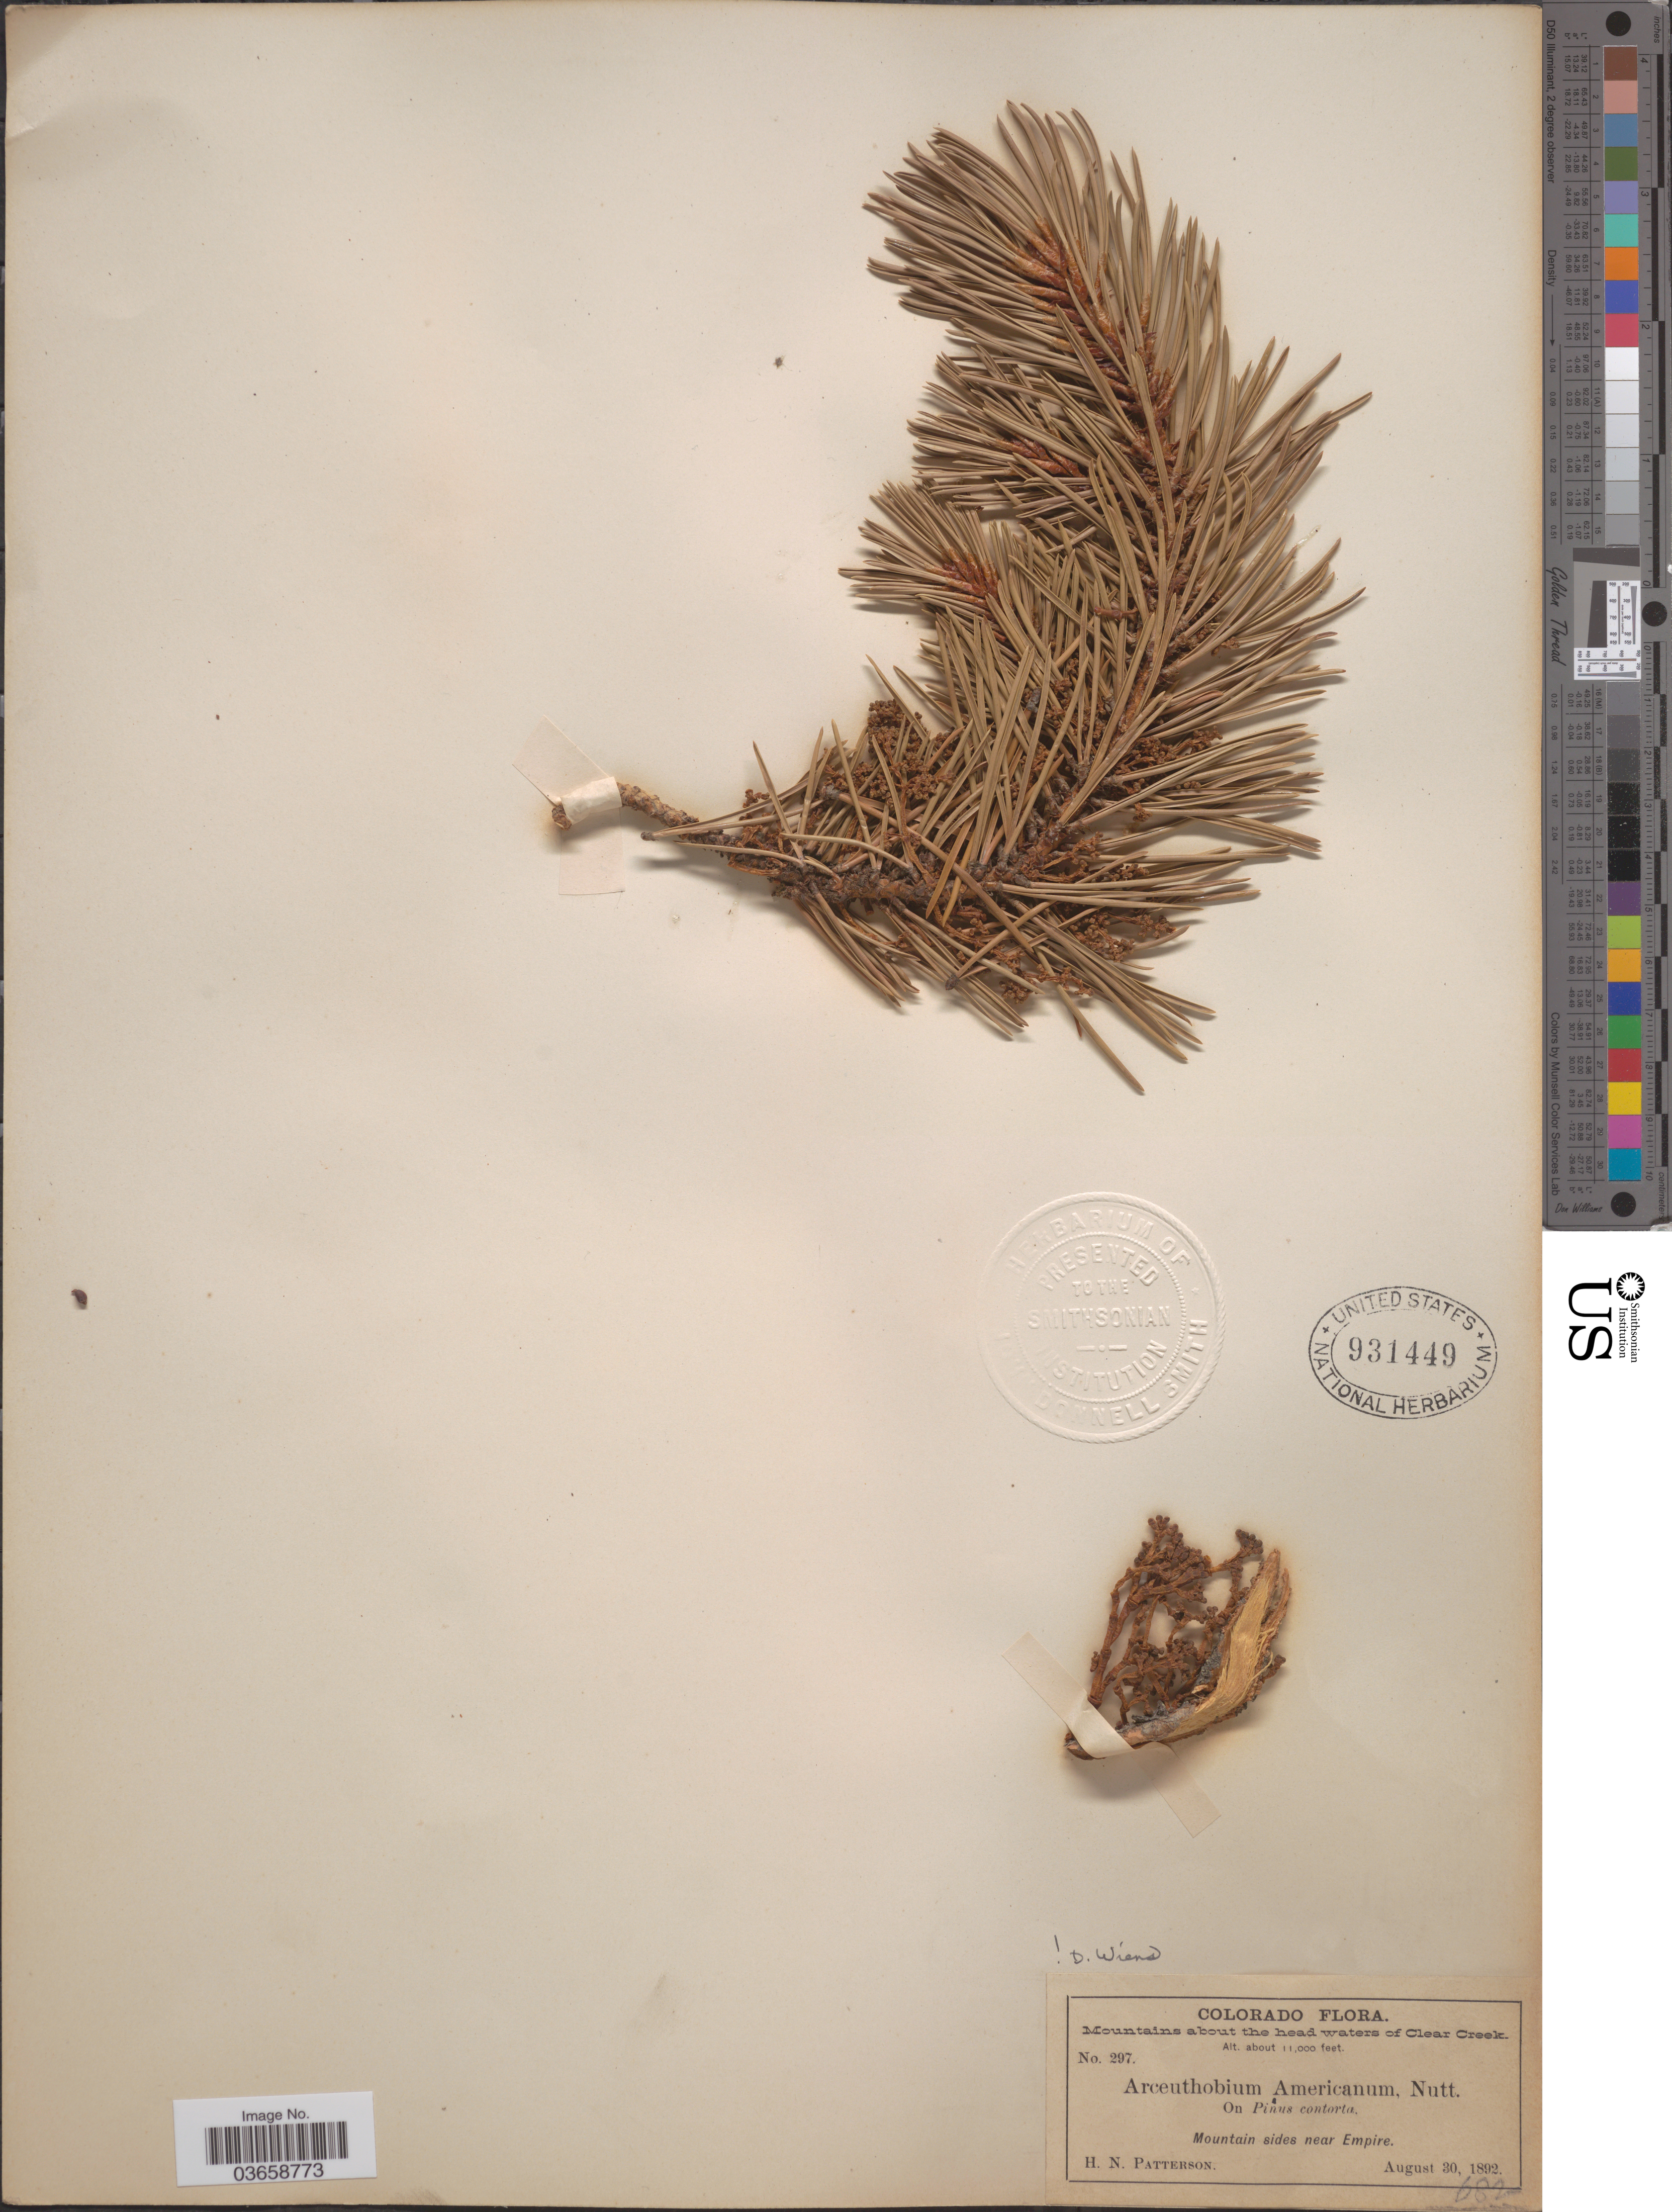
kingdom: Plantae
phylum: Tracheophyta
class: Magnoliopsida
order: Santalales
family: Viscaceae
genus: Arceuthobium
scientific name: Arceuthobium americanum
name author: Nutt. ex A. Gray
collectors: H. N. Patterson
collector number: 297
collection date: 1892-08-30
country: United States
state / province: Colorado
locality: Mountains about the head waters of Clear Creek. Mountain sides near Empire.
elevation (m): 3353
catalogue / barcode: US 931449